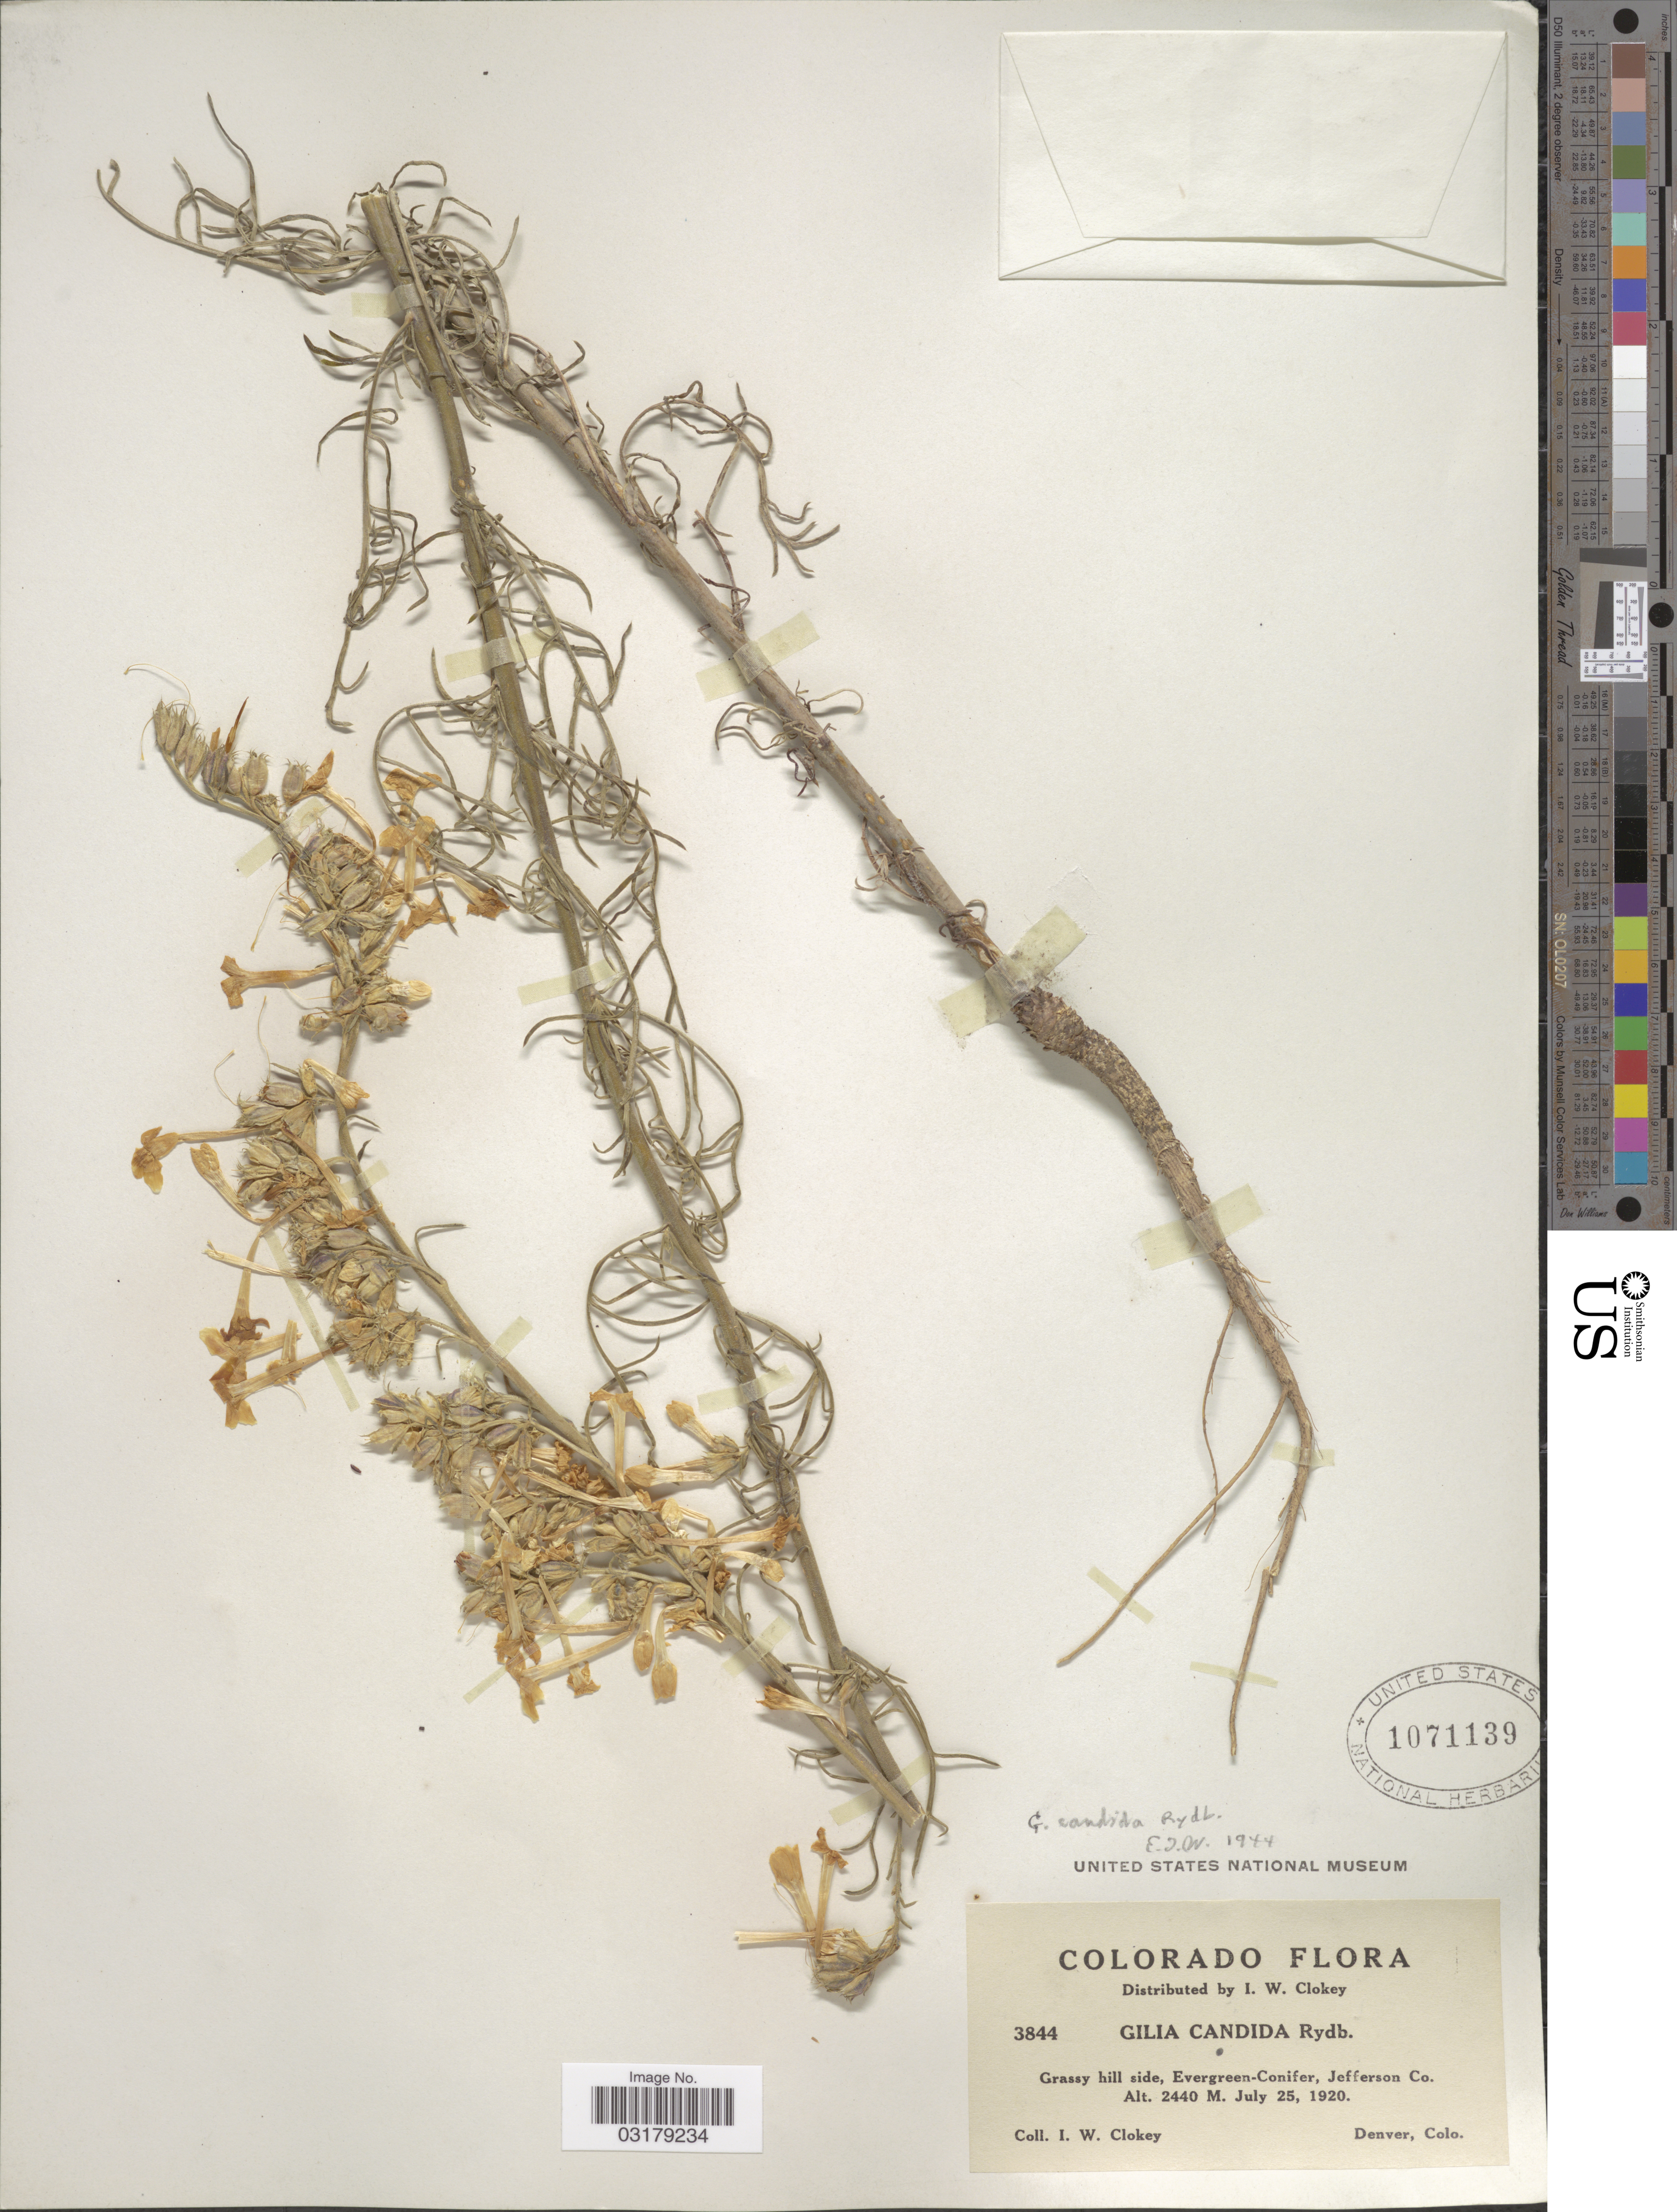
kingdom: Plantae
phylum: Tracheophyta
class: Magnoliopsida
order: Ericales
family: Polemoniaceae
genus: Ipomopsis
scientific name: Ipomopsis aggregata subsp. candida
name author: (Rydb.) V.E. Grant & A.D. Grant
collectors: I. W. Clokey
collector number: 3844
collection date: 1920-07-25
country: United States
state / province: Colorado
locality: Grassy hill side, Evergreen-Conifer, Jefferson Co.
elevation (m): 2440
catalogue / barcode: US 1071139